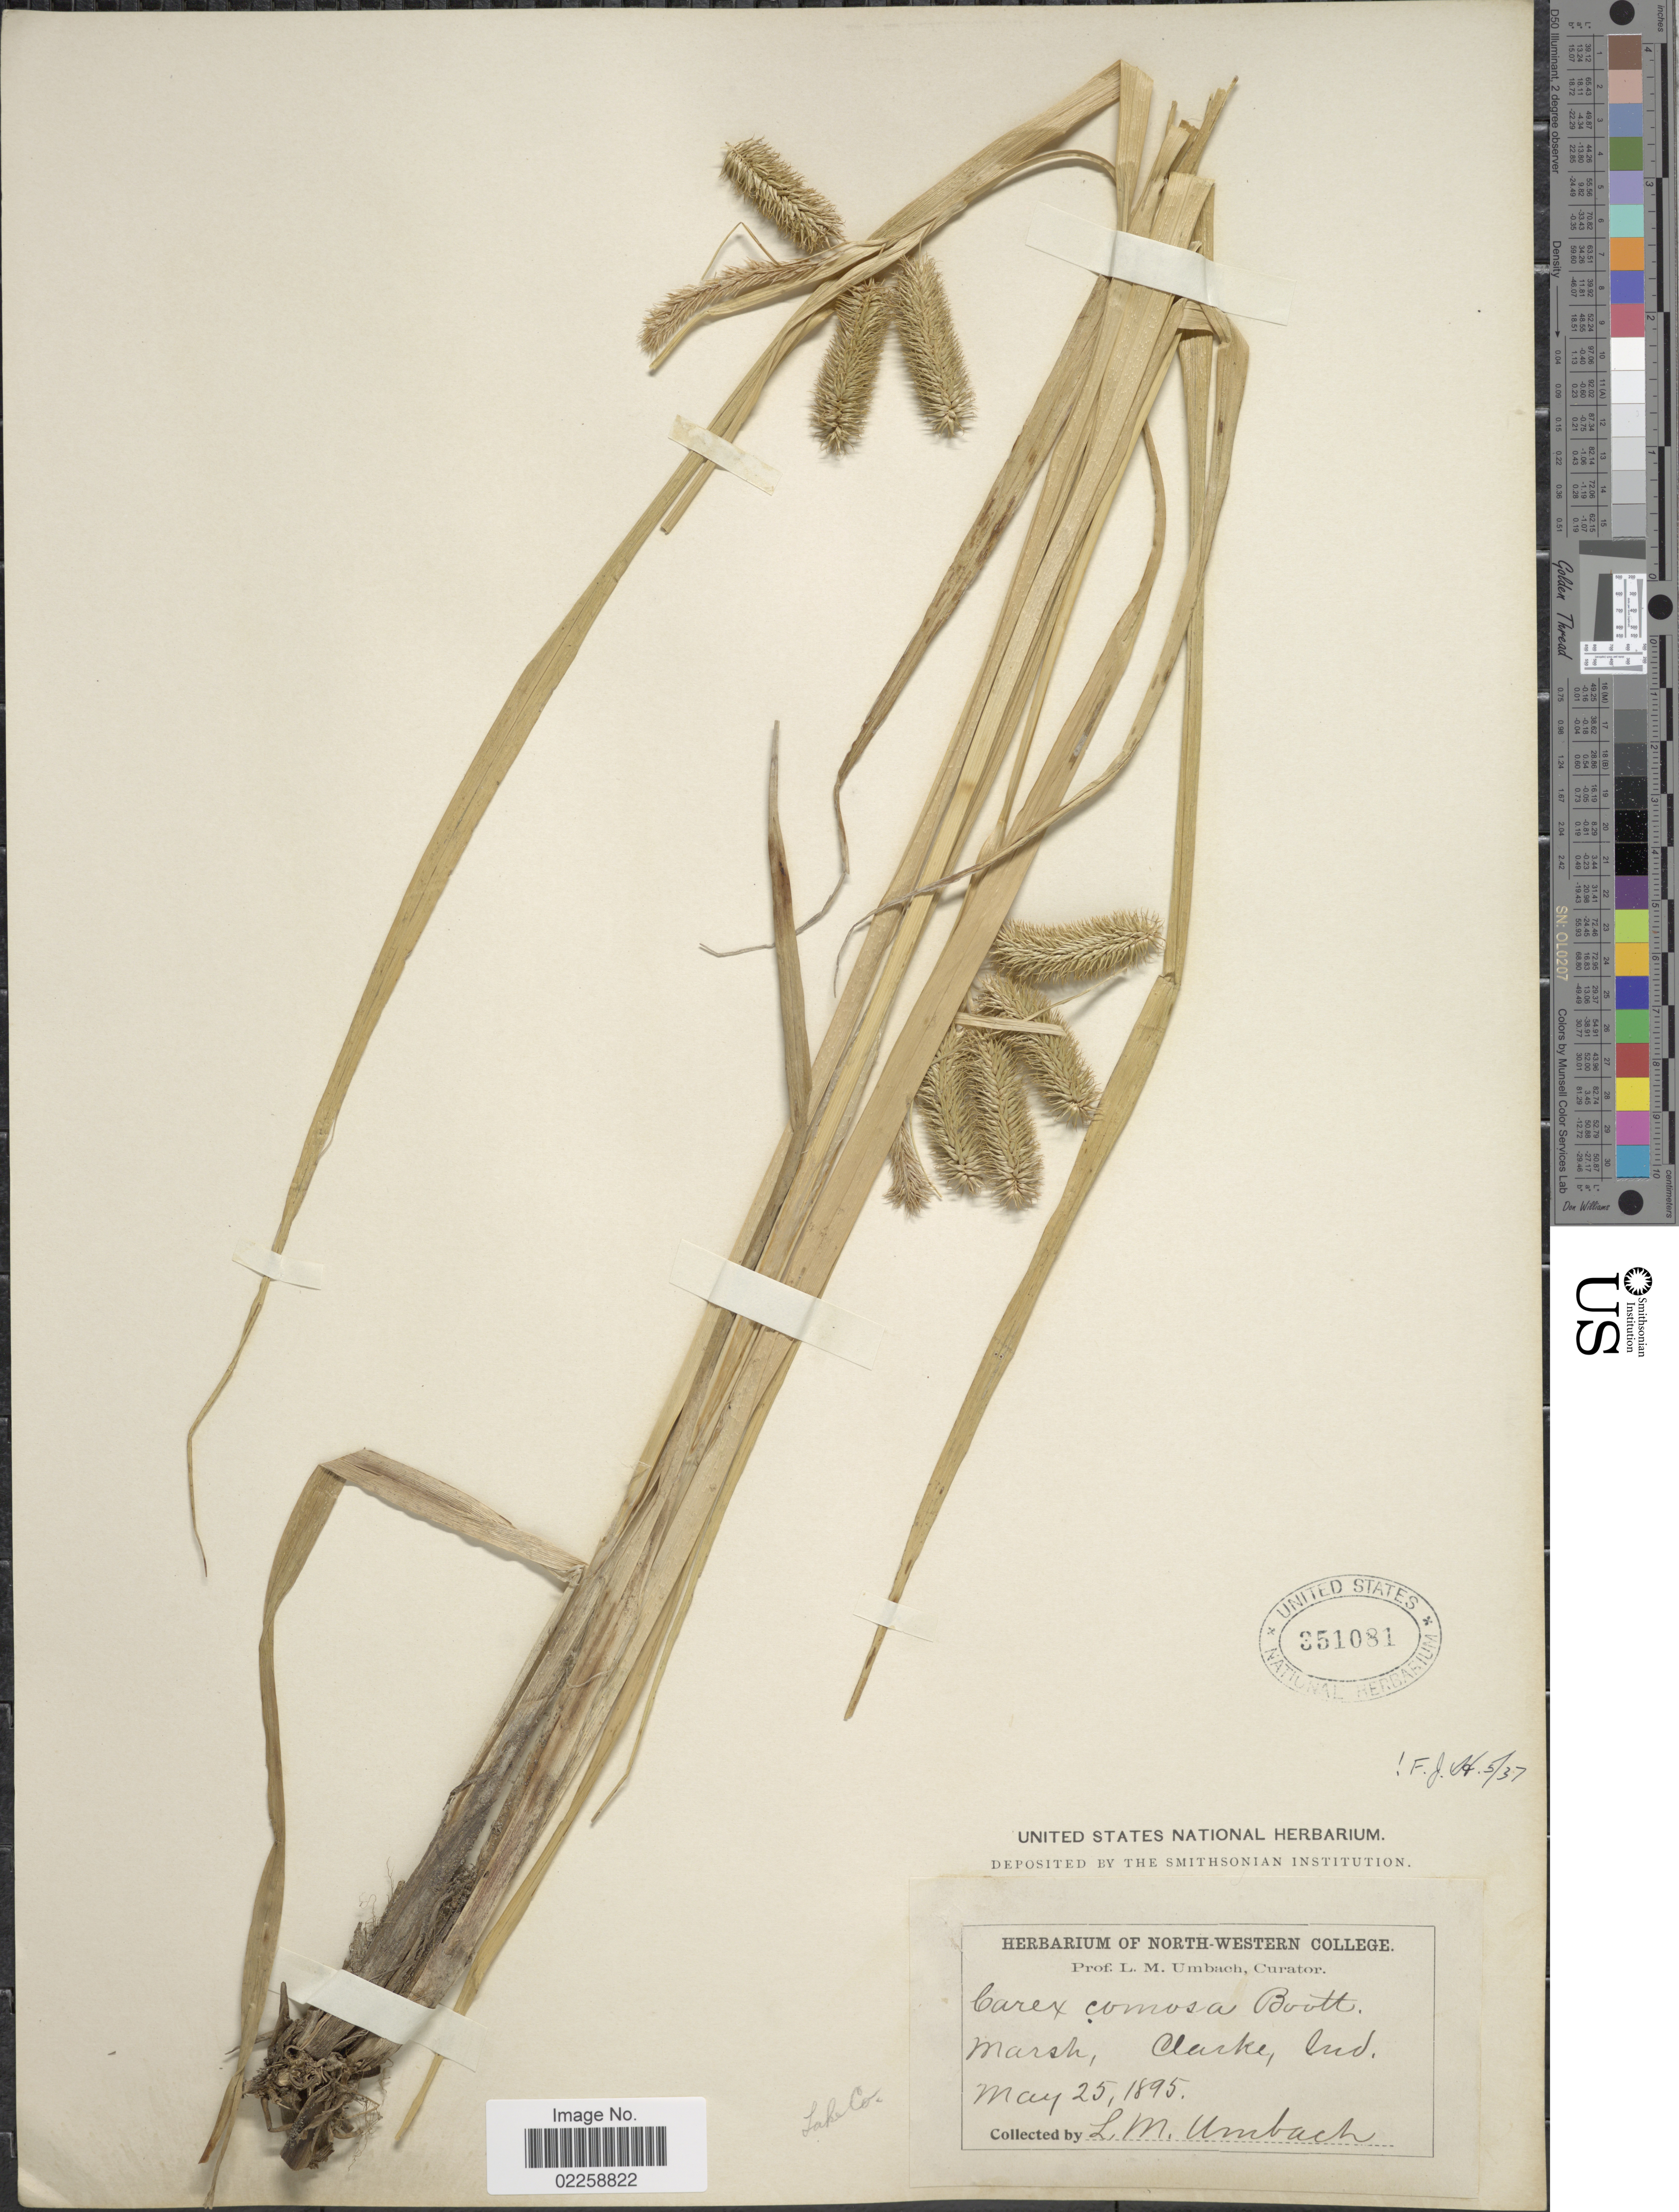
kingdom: Plantae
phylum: Tracheophyta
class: Liliopsida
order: Poales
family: Cyperaceae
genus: Carex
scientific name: Carex comosa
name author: Boott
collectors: L. M. Umbach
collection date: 1895-05-25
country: United States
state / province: Indiana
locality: Clarke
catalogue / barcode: US 351081